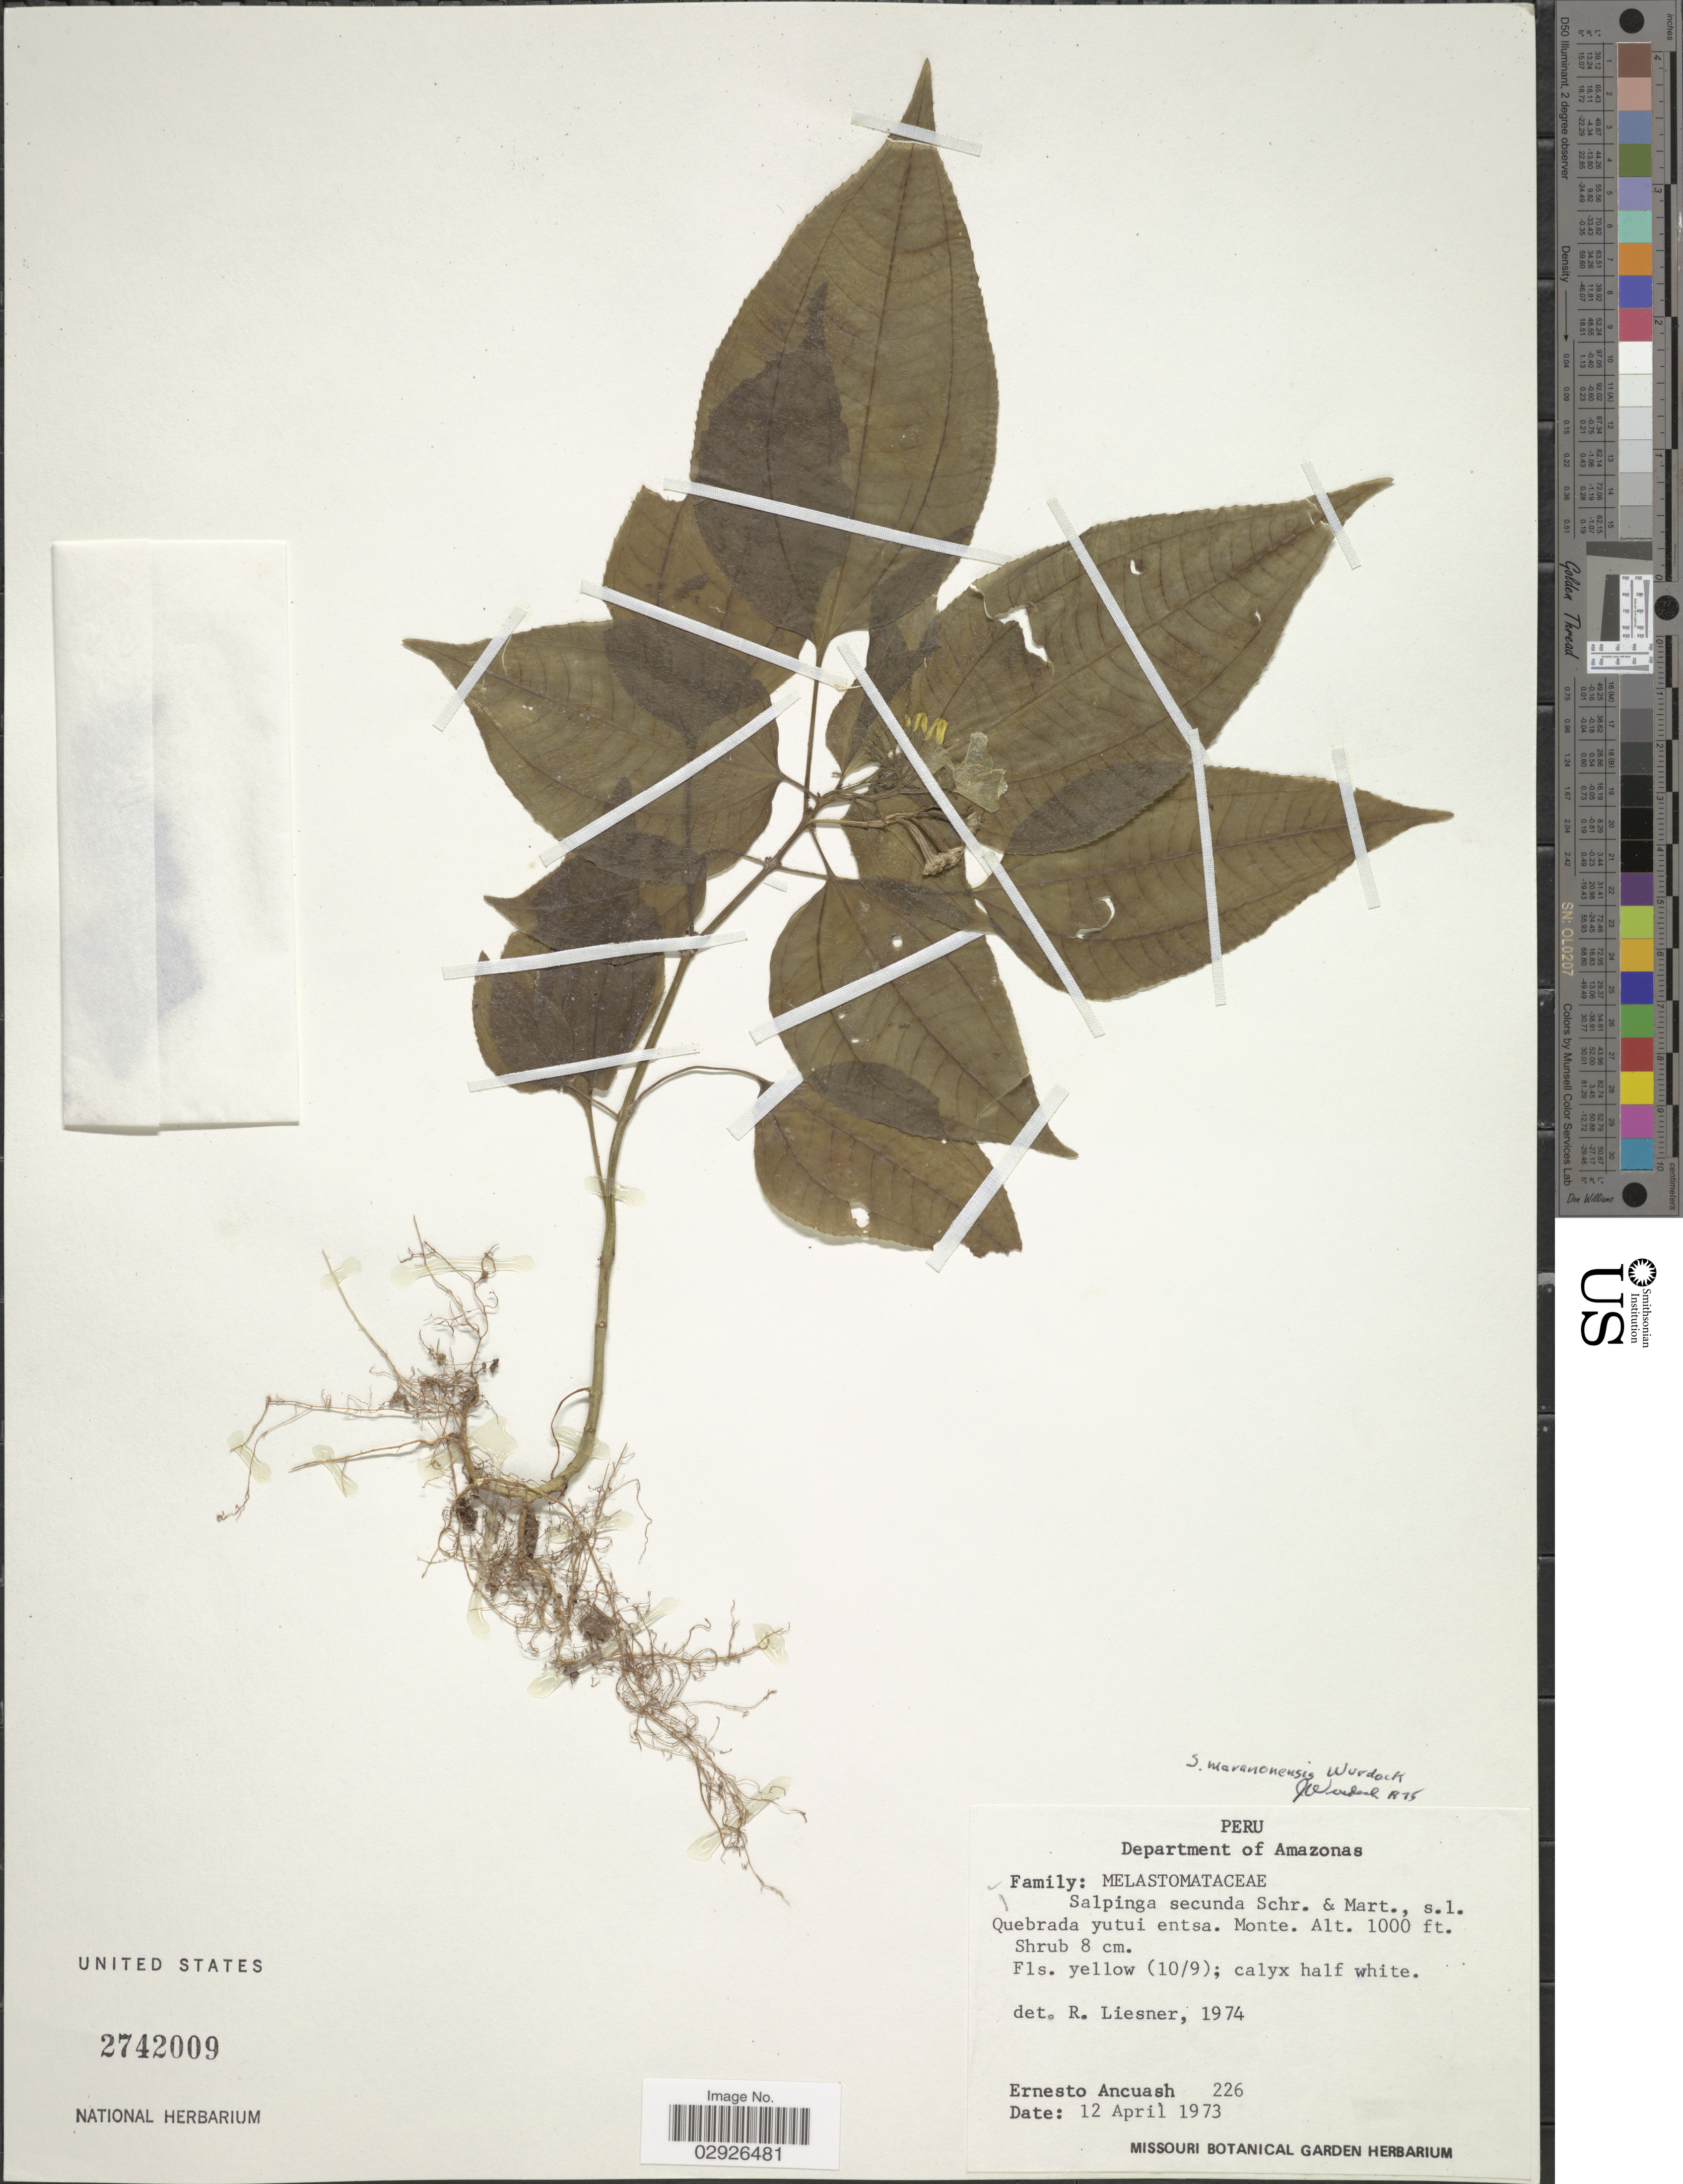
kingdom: Plantae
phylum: Tracheophyta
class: Magnoliopsida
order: Myrtales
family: Melastomataceae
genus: Salpinga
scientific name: Salpinga maranonensis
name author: Wurdack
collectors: E. Ancuash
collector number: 226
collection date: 1973-04-12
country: Peru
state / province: Amazonas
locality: Department of Amazonas. S.l. Quebrada yutui entsa. Monte.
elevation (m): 305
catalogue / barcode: US 2742009